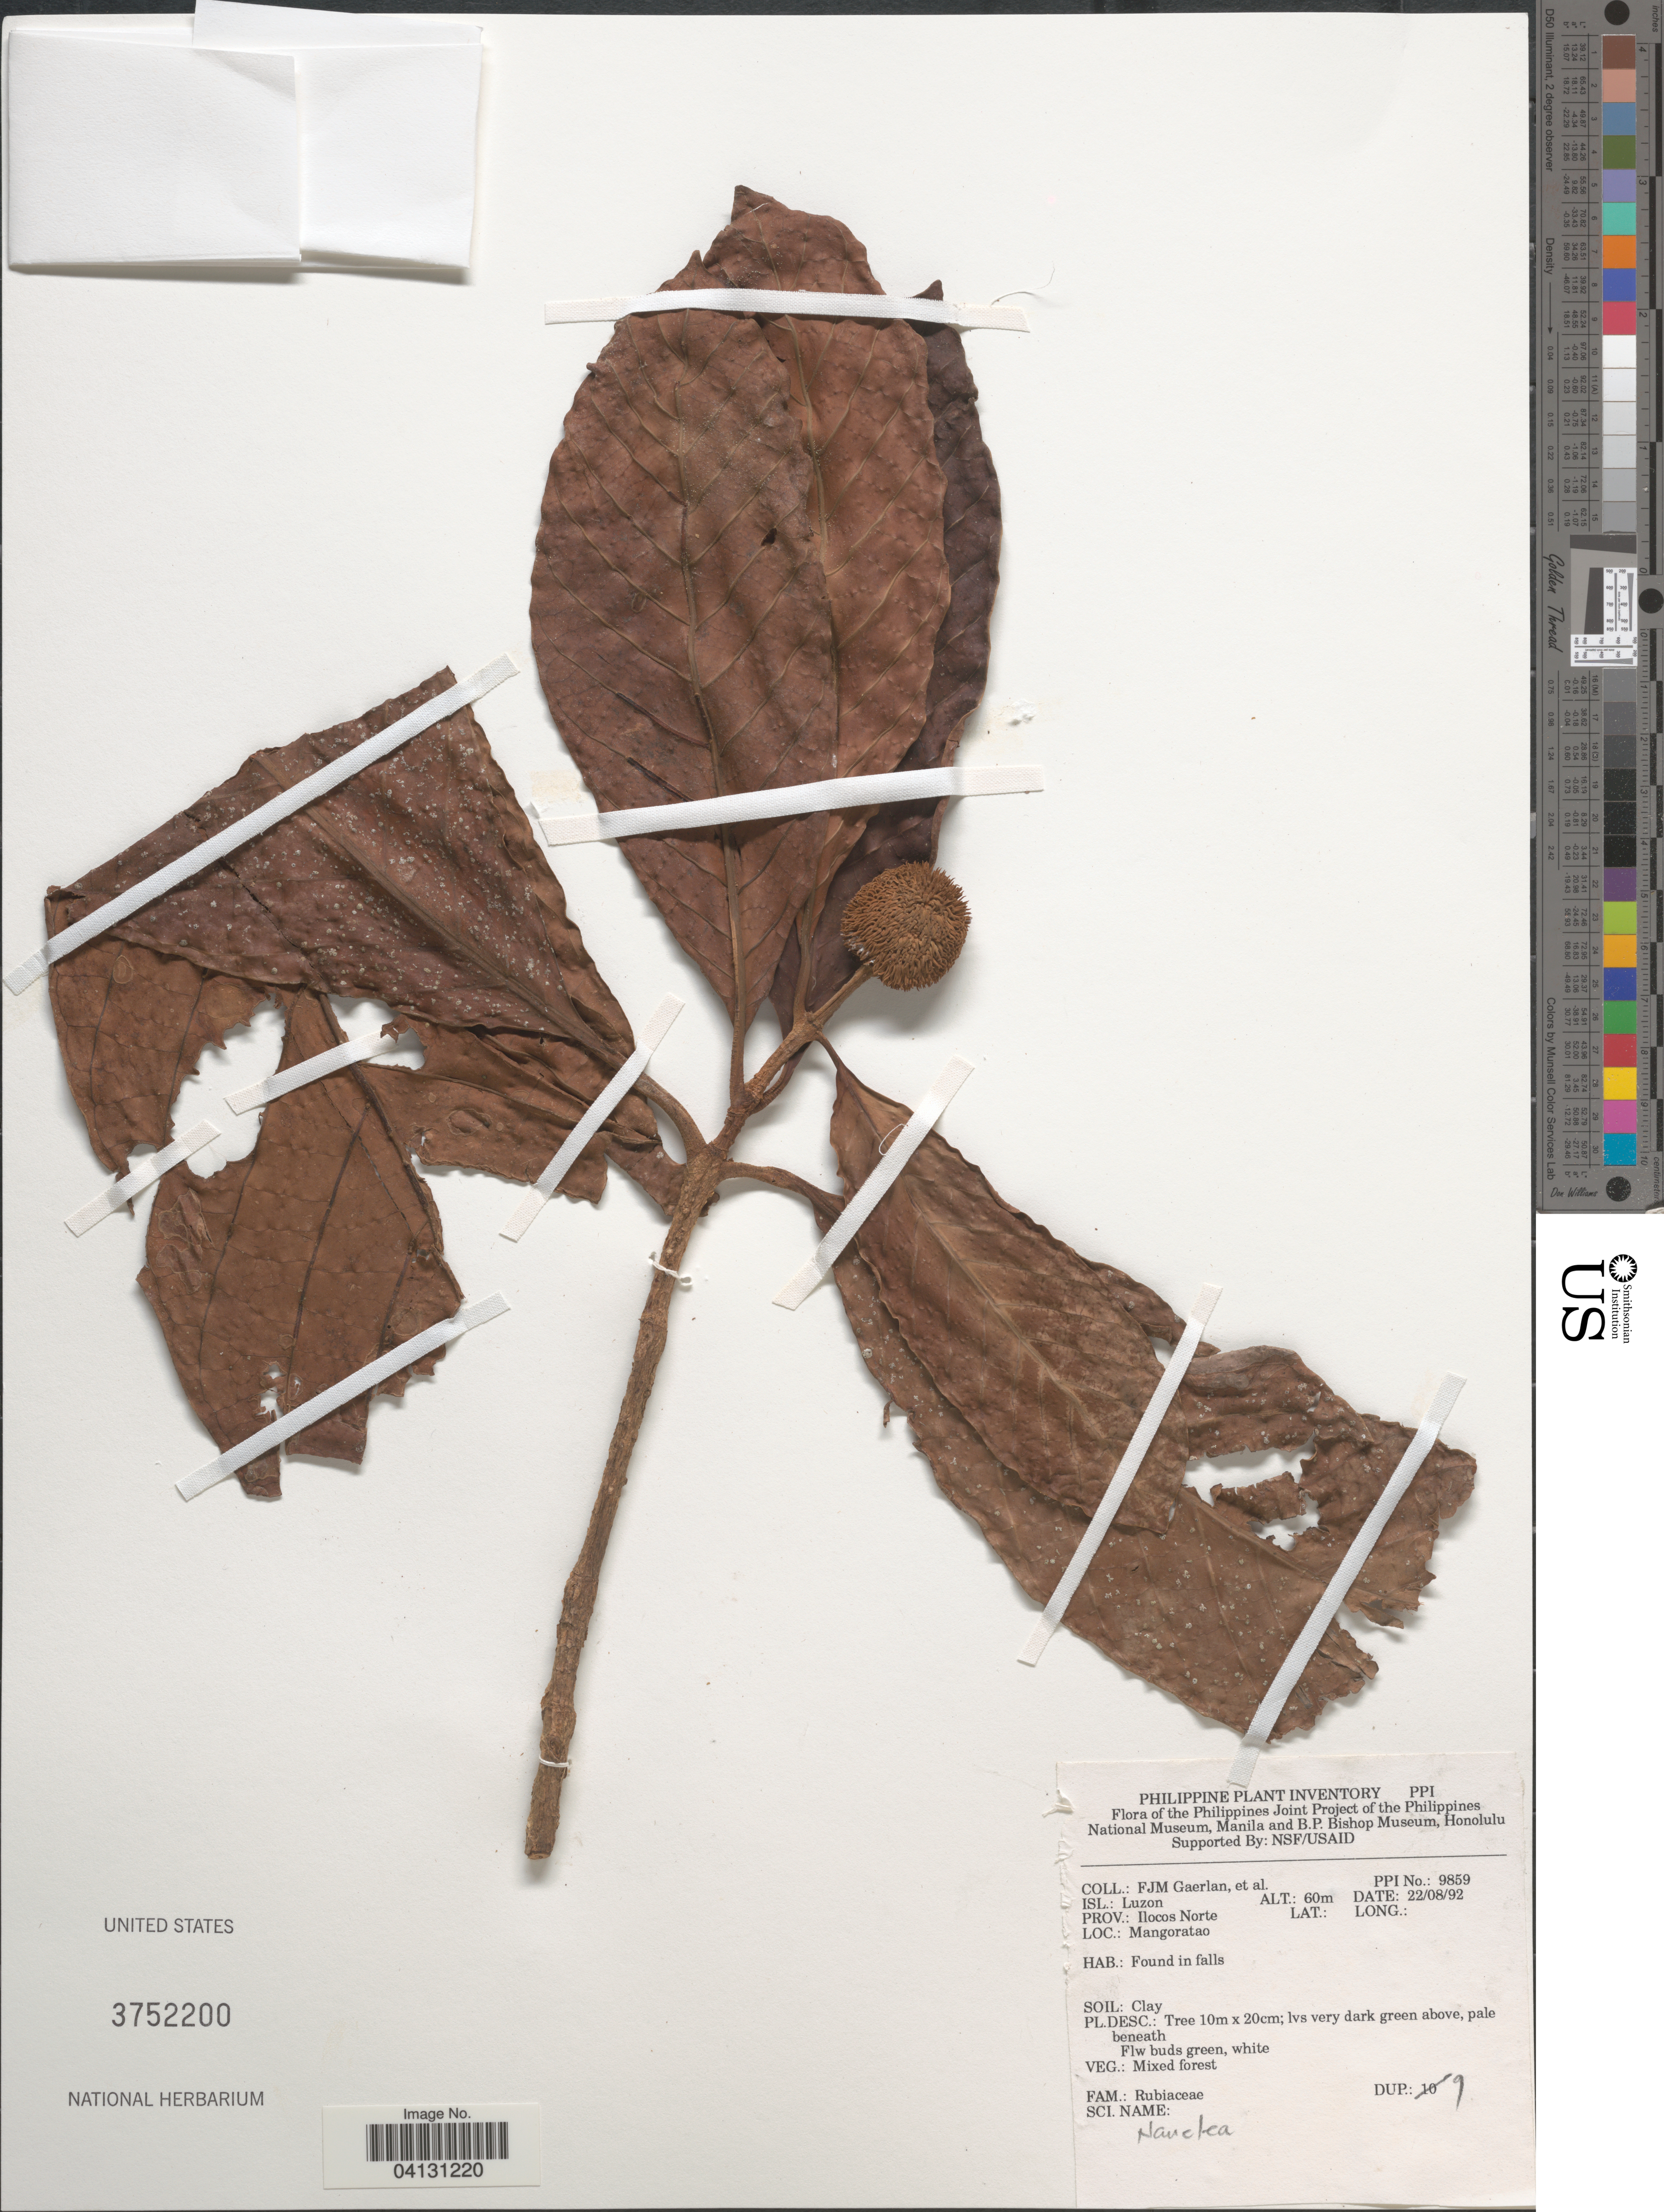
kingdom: Plantae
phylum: Tracheophyta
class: Magnoliopsida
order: Gentianales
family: Rubiaceae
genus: Nauclea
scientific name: Nauclea sp.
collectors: F. Gaerlan & et al.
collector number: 9859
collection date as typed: Transcribed d/m/y: 22/8/92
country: Philippines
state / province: Ilocos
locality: Isl.: Luzon. Prov.: Ilocos Norte. Mangoratao.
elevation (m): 60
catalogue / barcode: US 3752200